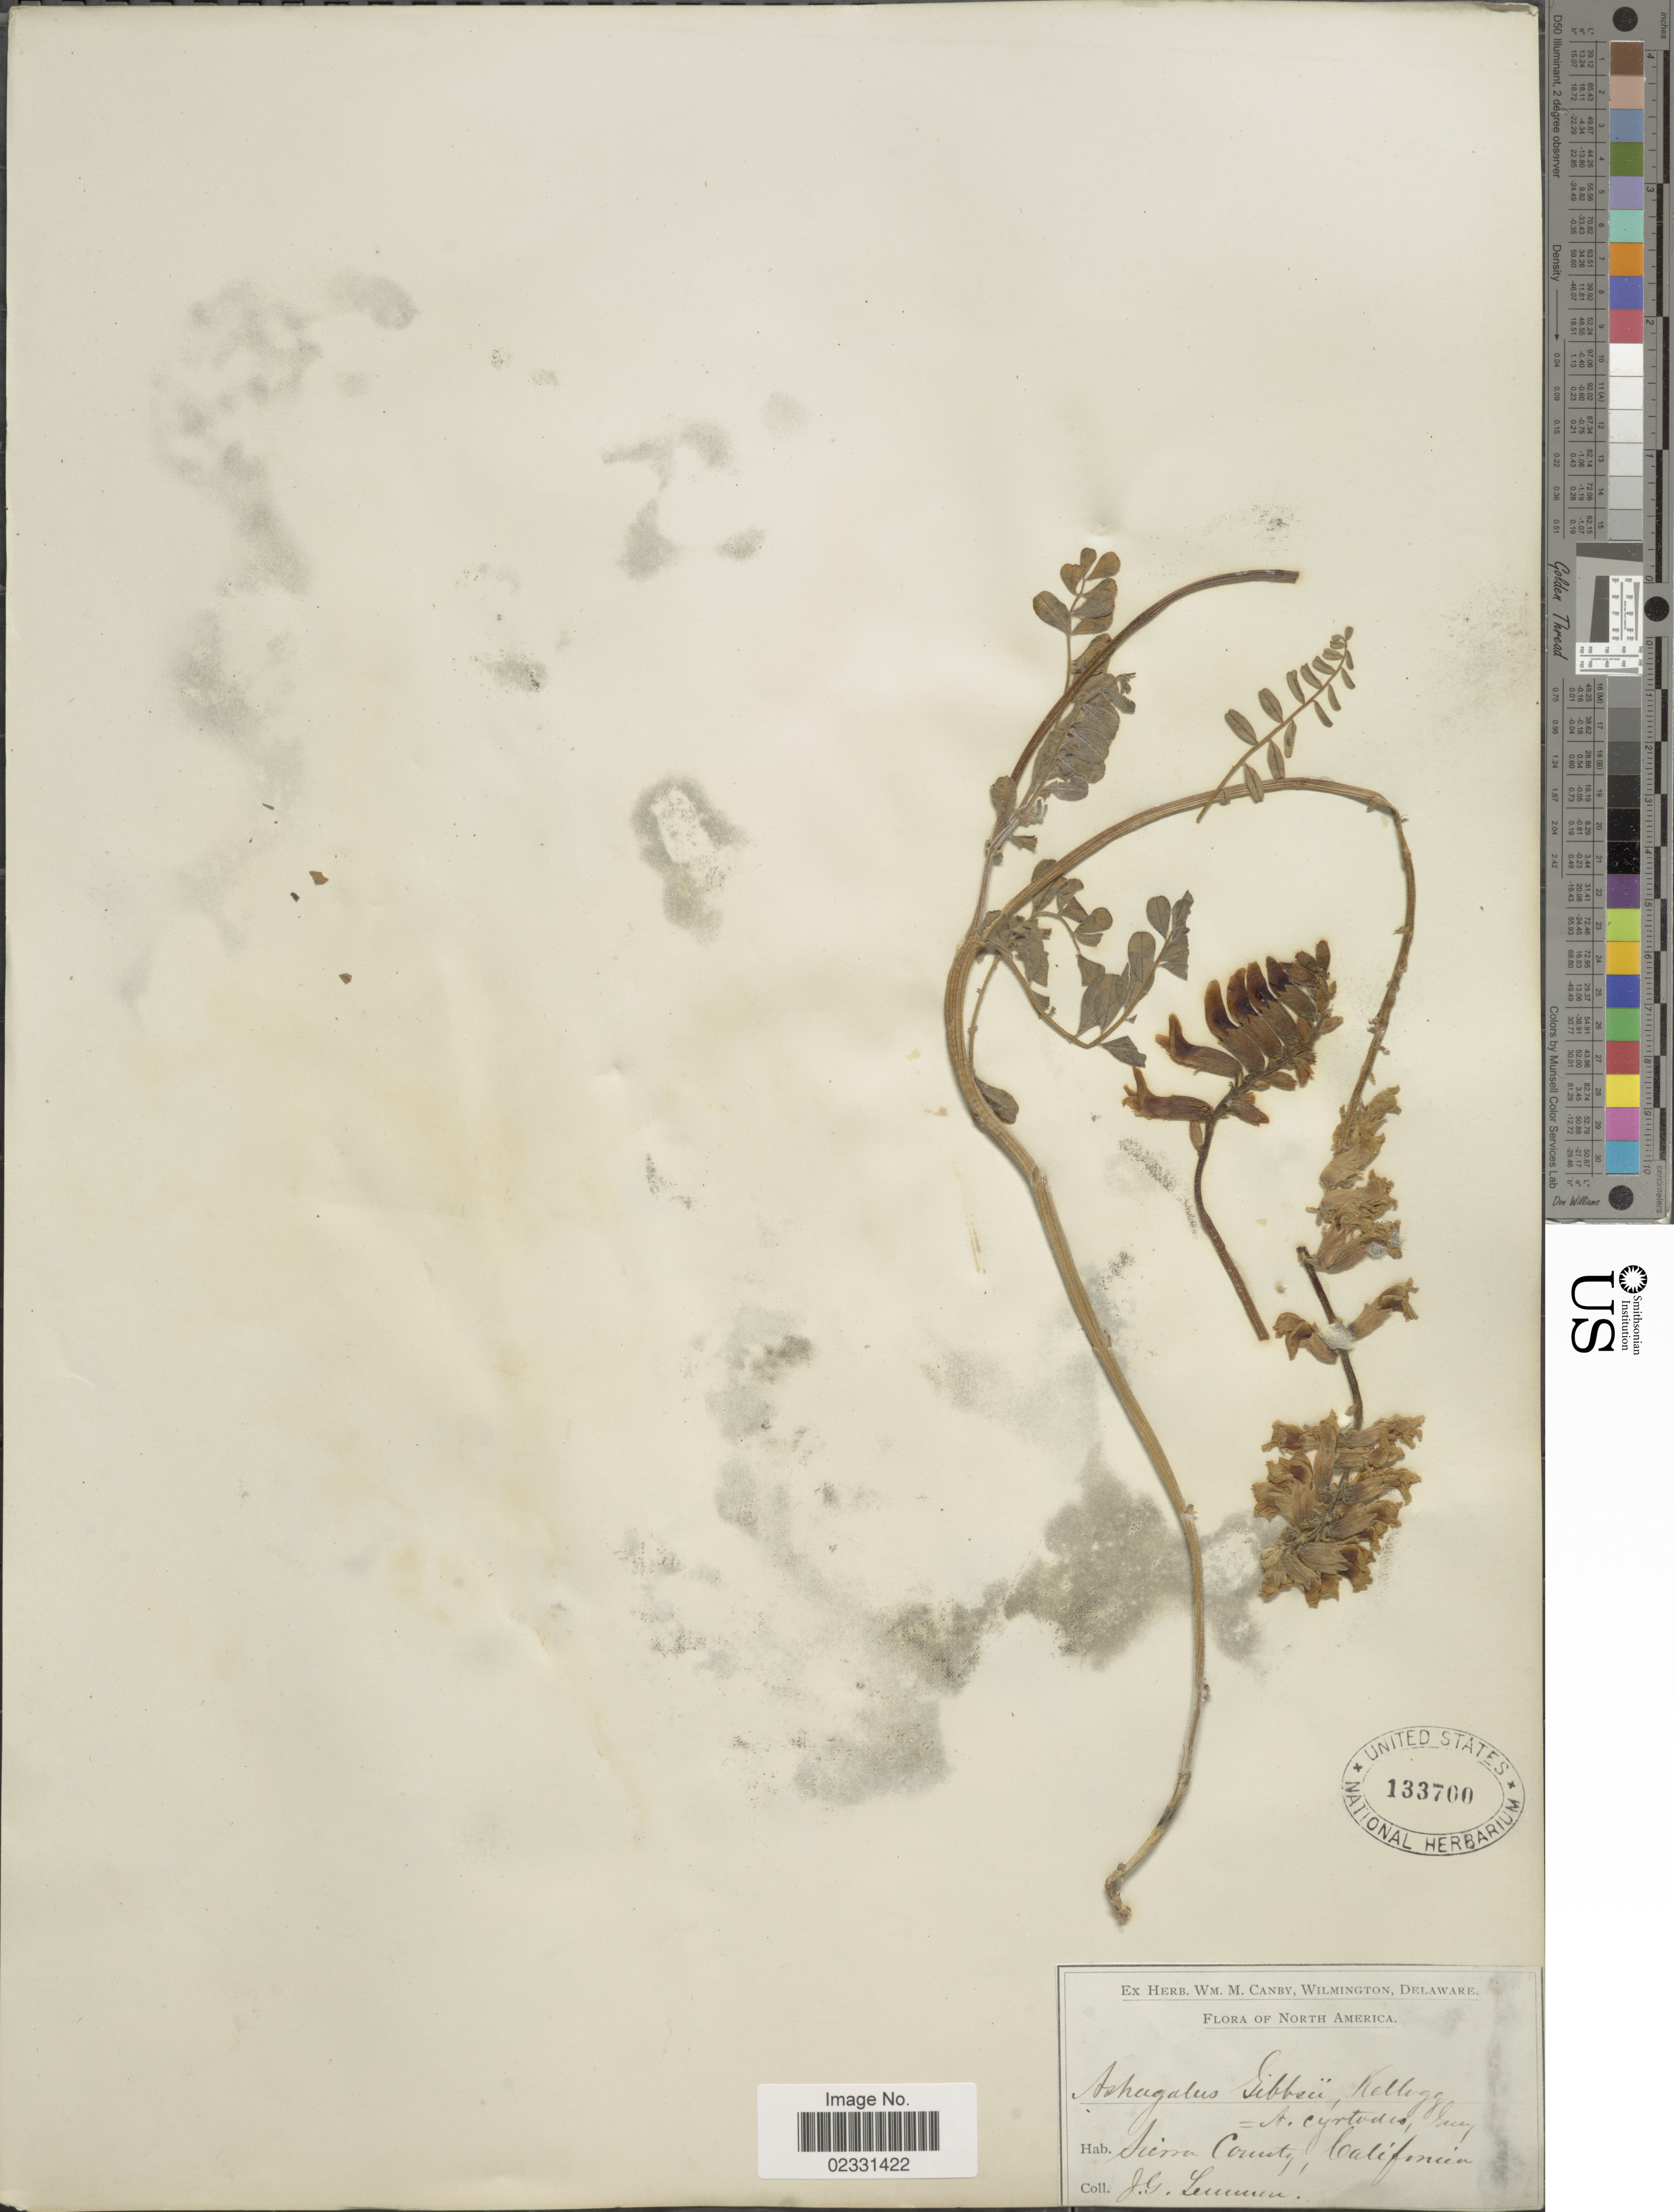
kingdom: Plantae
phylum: Tracheophyta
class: Magnoliopsida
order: Fabales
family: Fabaceae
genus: Astragalus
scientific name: Astragalus gibbsii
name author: Kellogg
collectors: J. Lemmon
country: United States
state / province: California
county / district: Sierra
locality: Sierra County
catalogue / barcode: US 133700